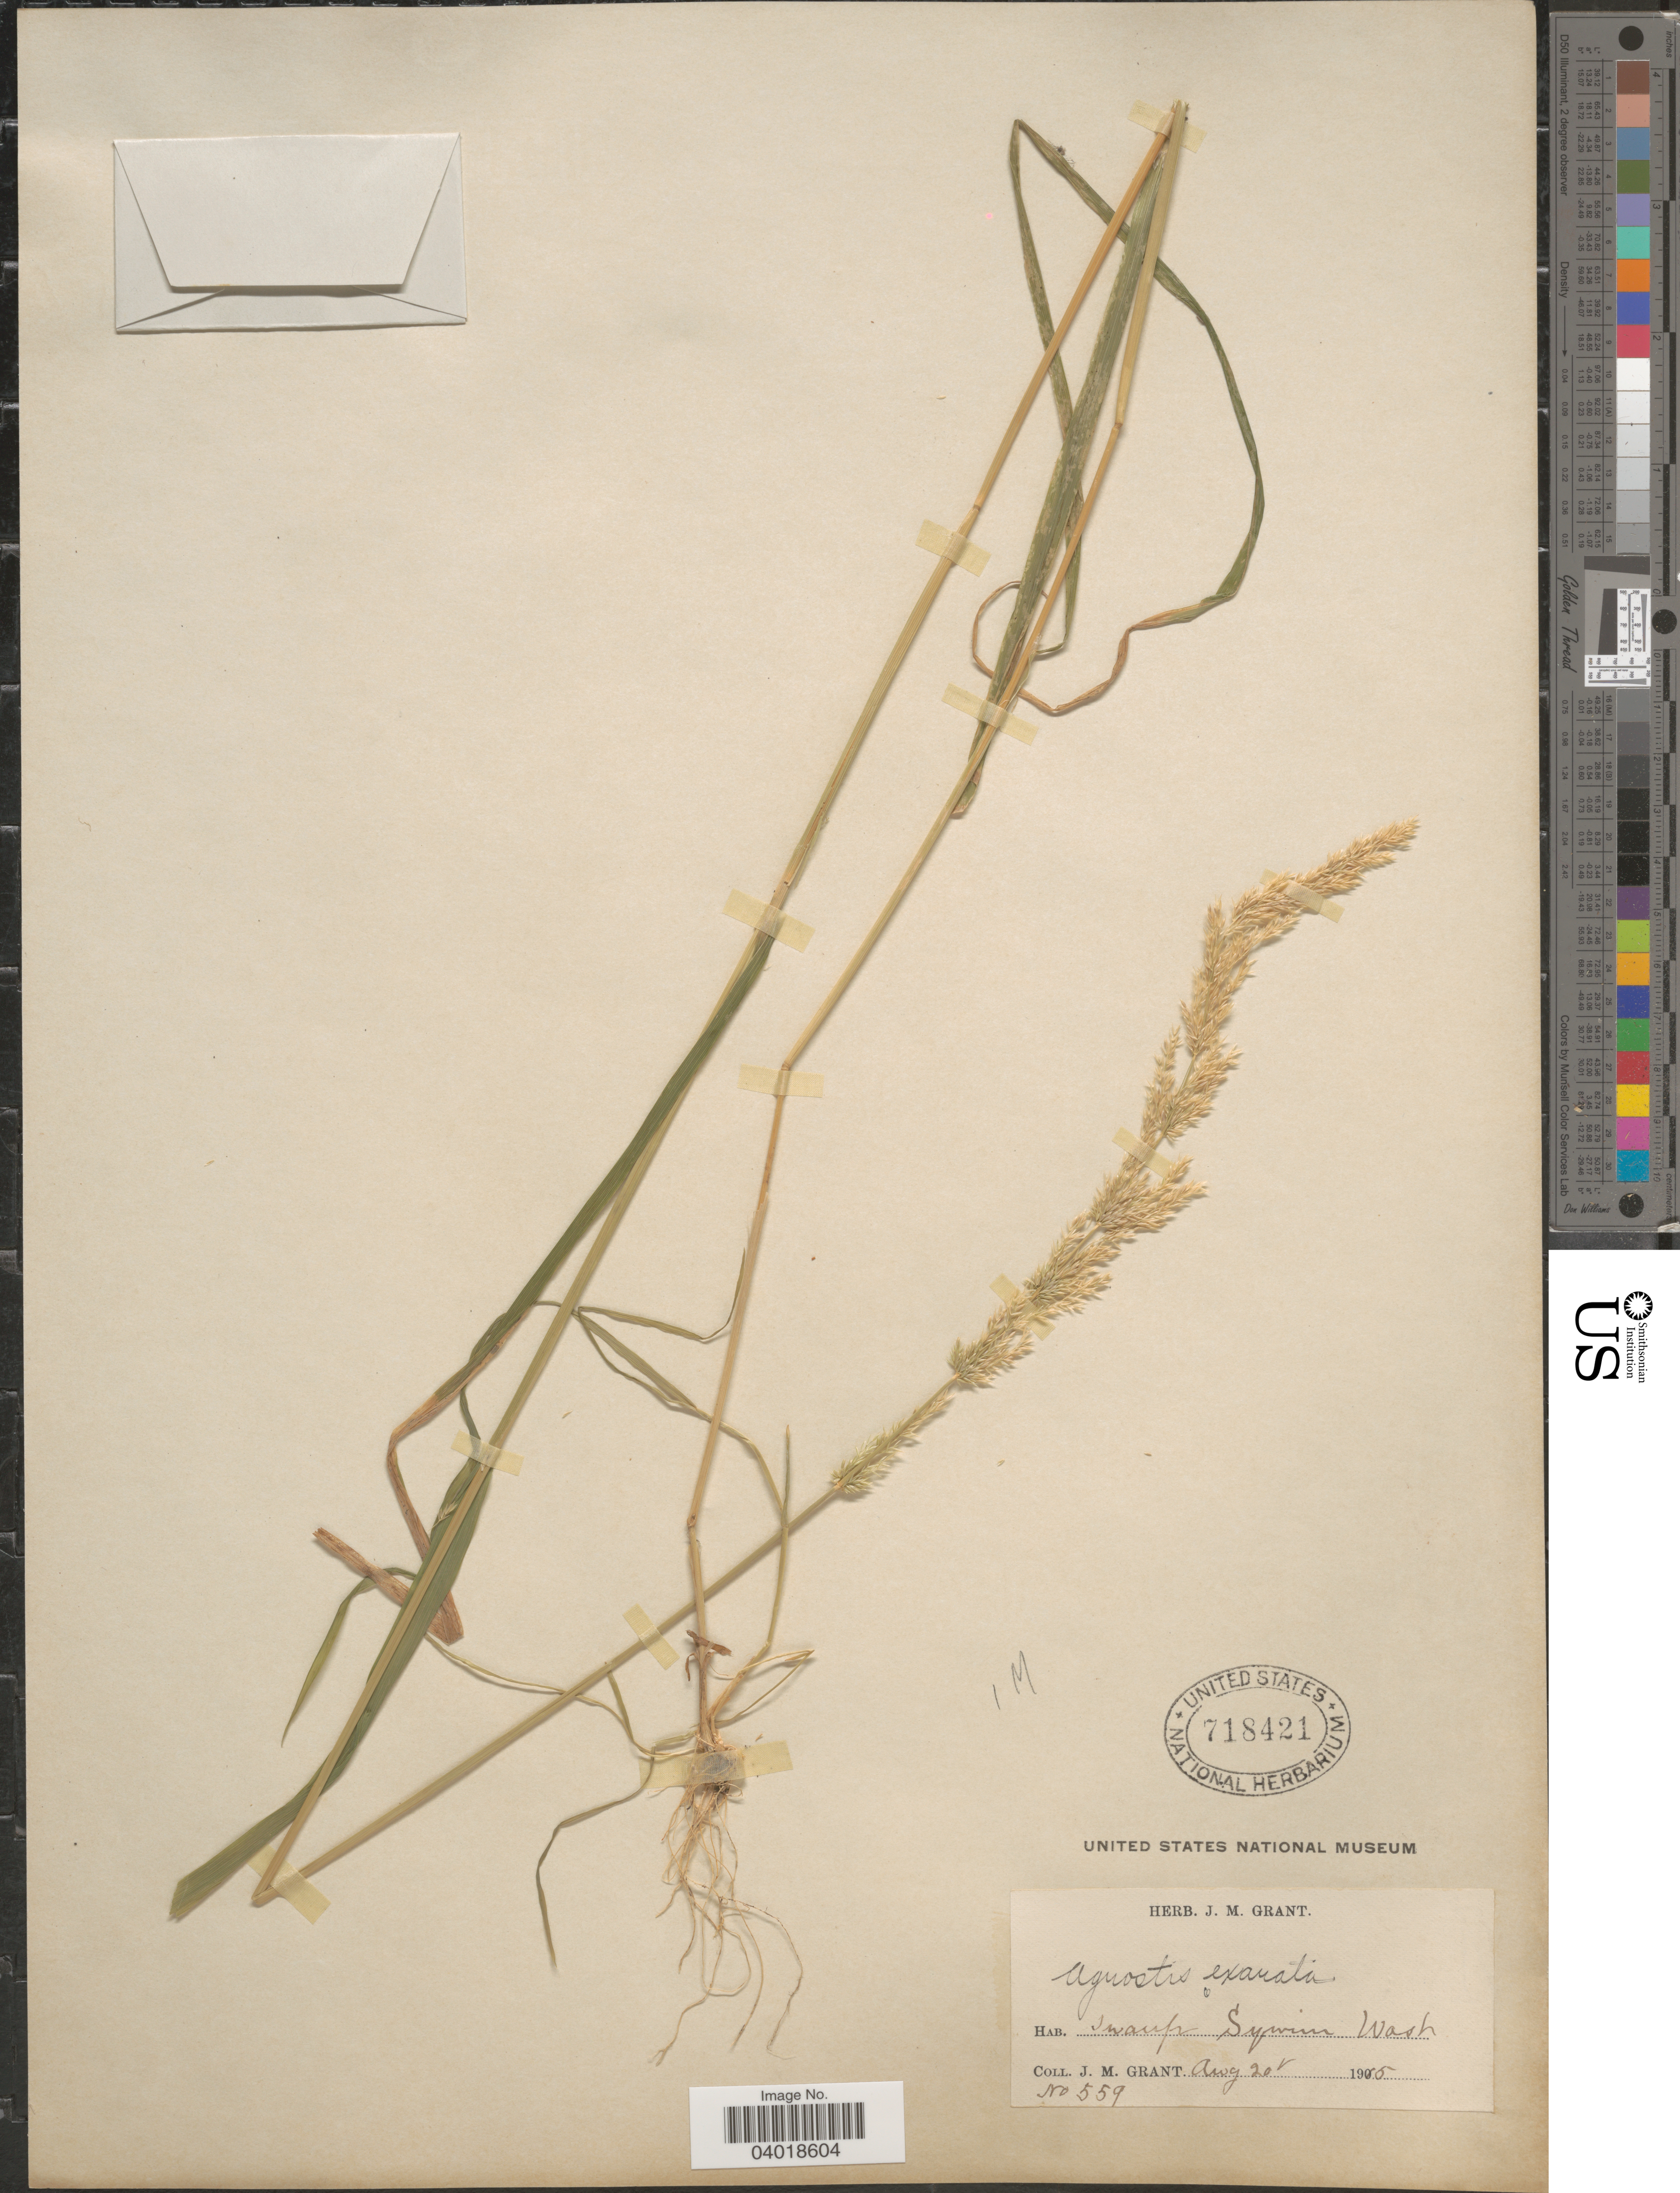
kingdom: Plantae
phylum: Tracheophyta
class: Liliopsida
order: Poales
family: Poaceae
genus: Agrostis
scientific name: Agrostis exarata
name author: Trin.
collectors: J. M. Grant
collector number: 559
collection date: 1915-08-20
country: United States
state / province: Washington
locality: Swamp Sequim.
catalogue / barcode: US 718421